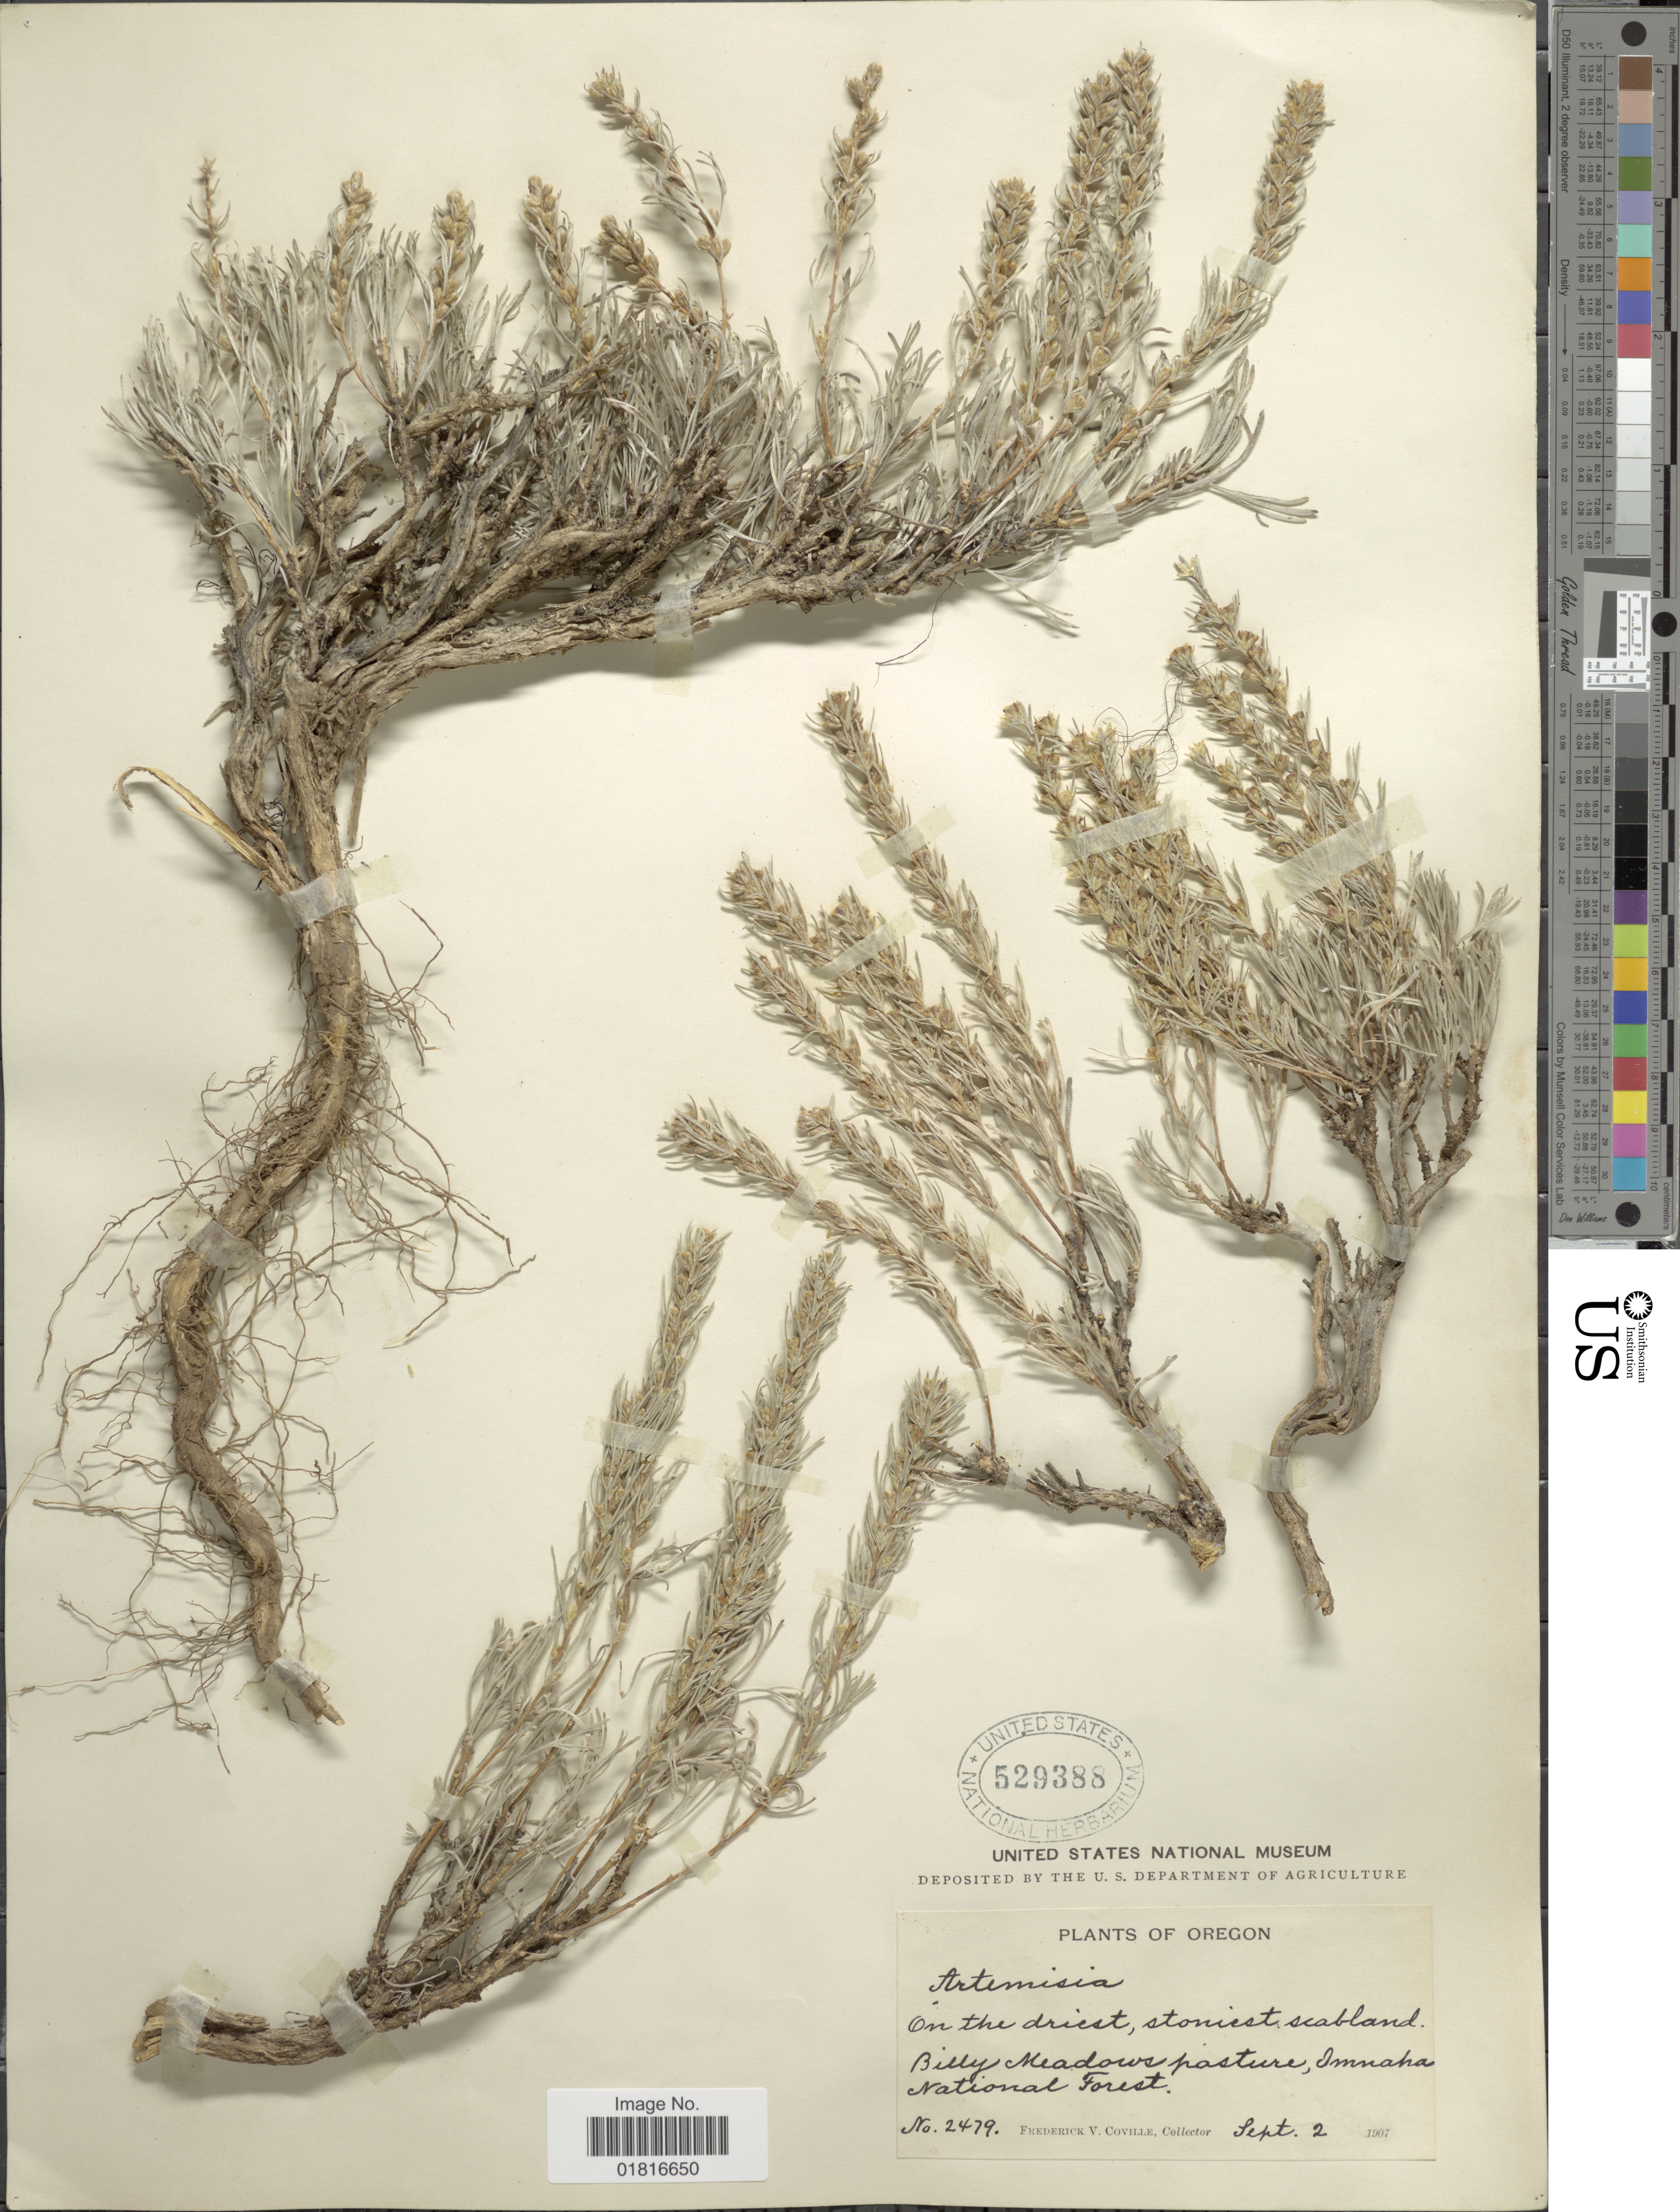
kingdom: Plantae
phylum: Tracheophyta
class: Magnoliopsida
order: Asterales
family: Asteraceae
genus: Artemisia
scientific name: Artemisia rigida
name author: (Nutt.) A. Gray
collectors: F. V. Coville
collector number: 2479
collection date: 1907-09-02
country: United States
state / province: Oregon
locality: Billy Meadows pasture, Imnaha National Forest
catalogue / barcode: US 529388